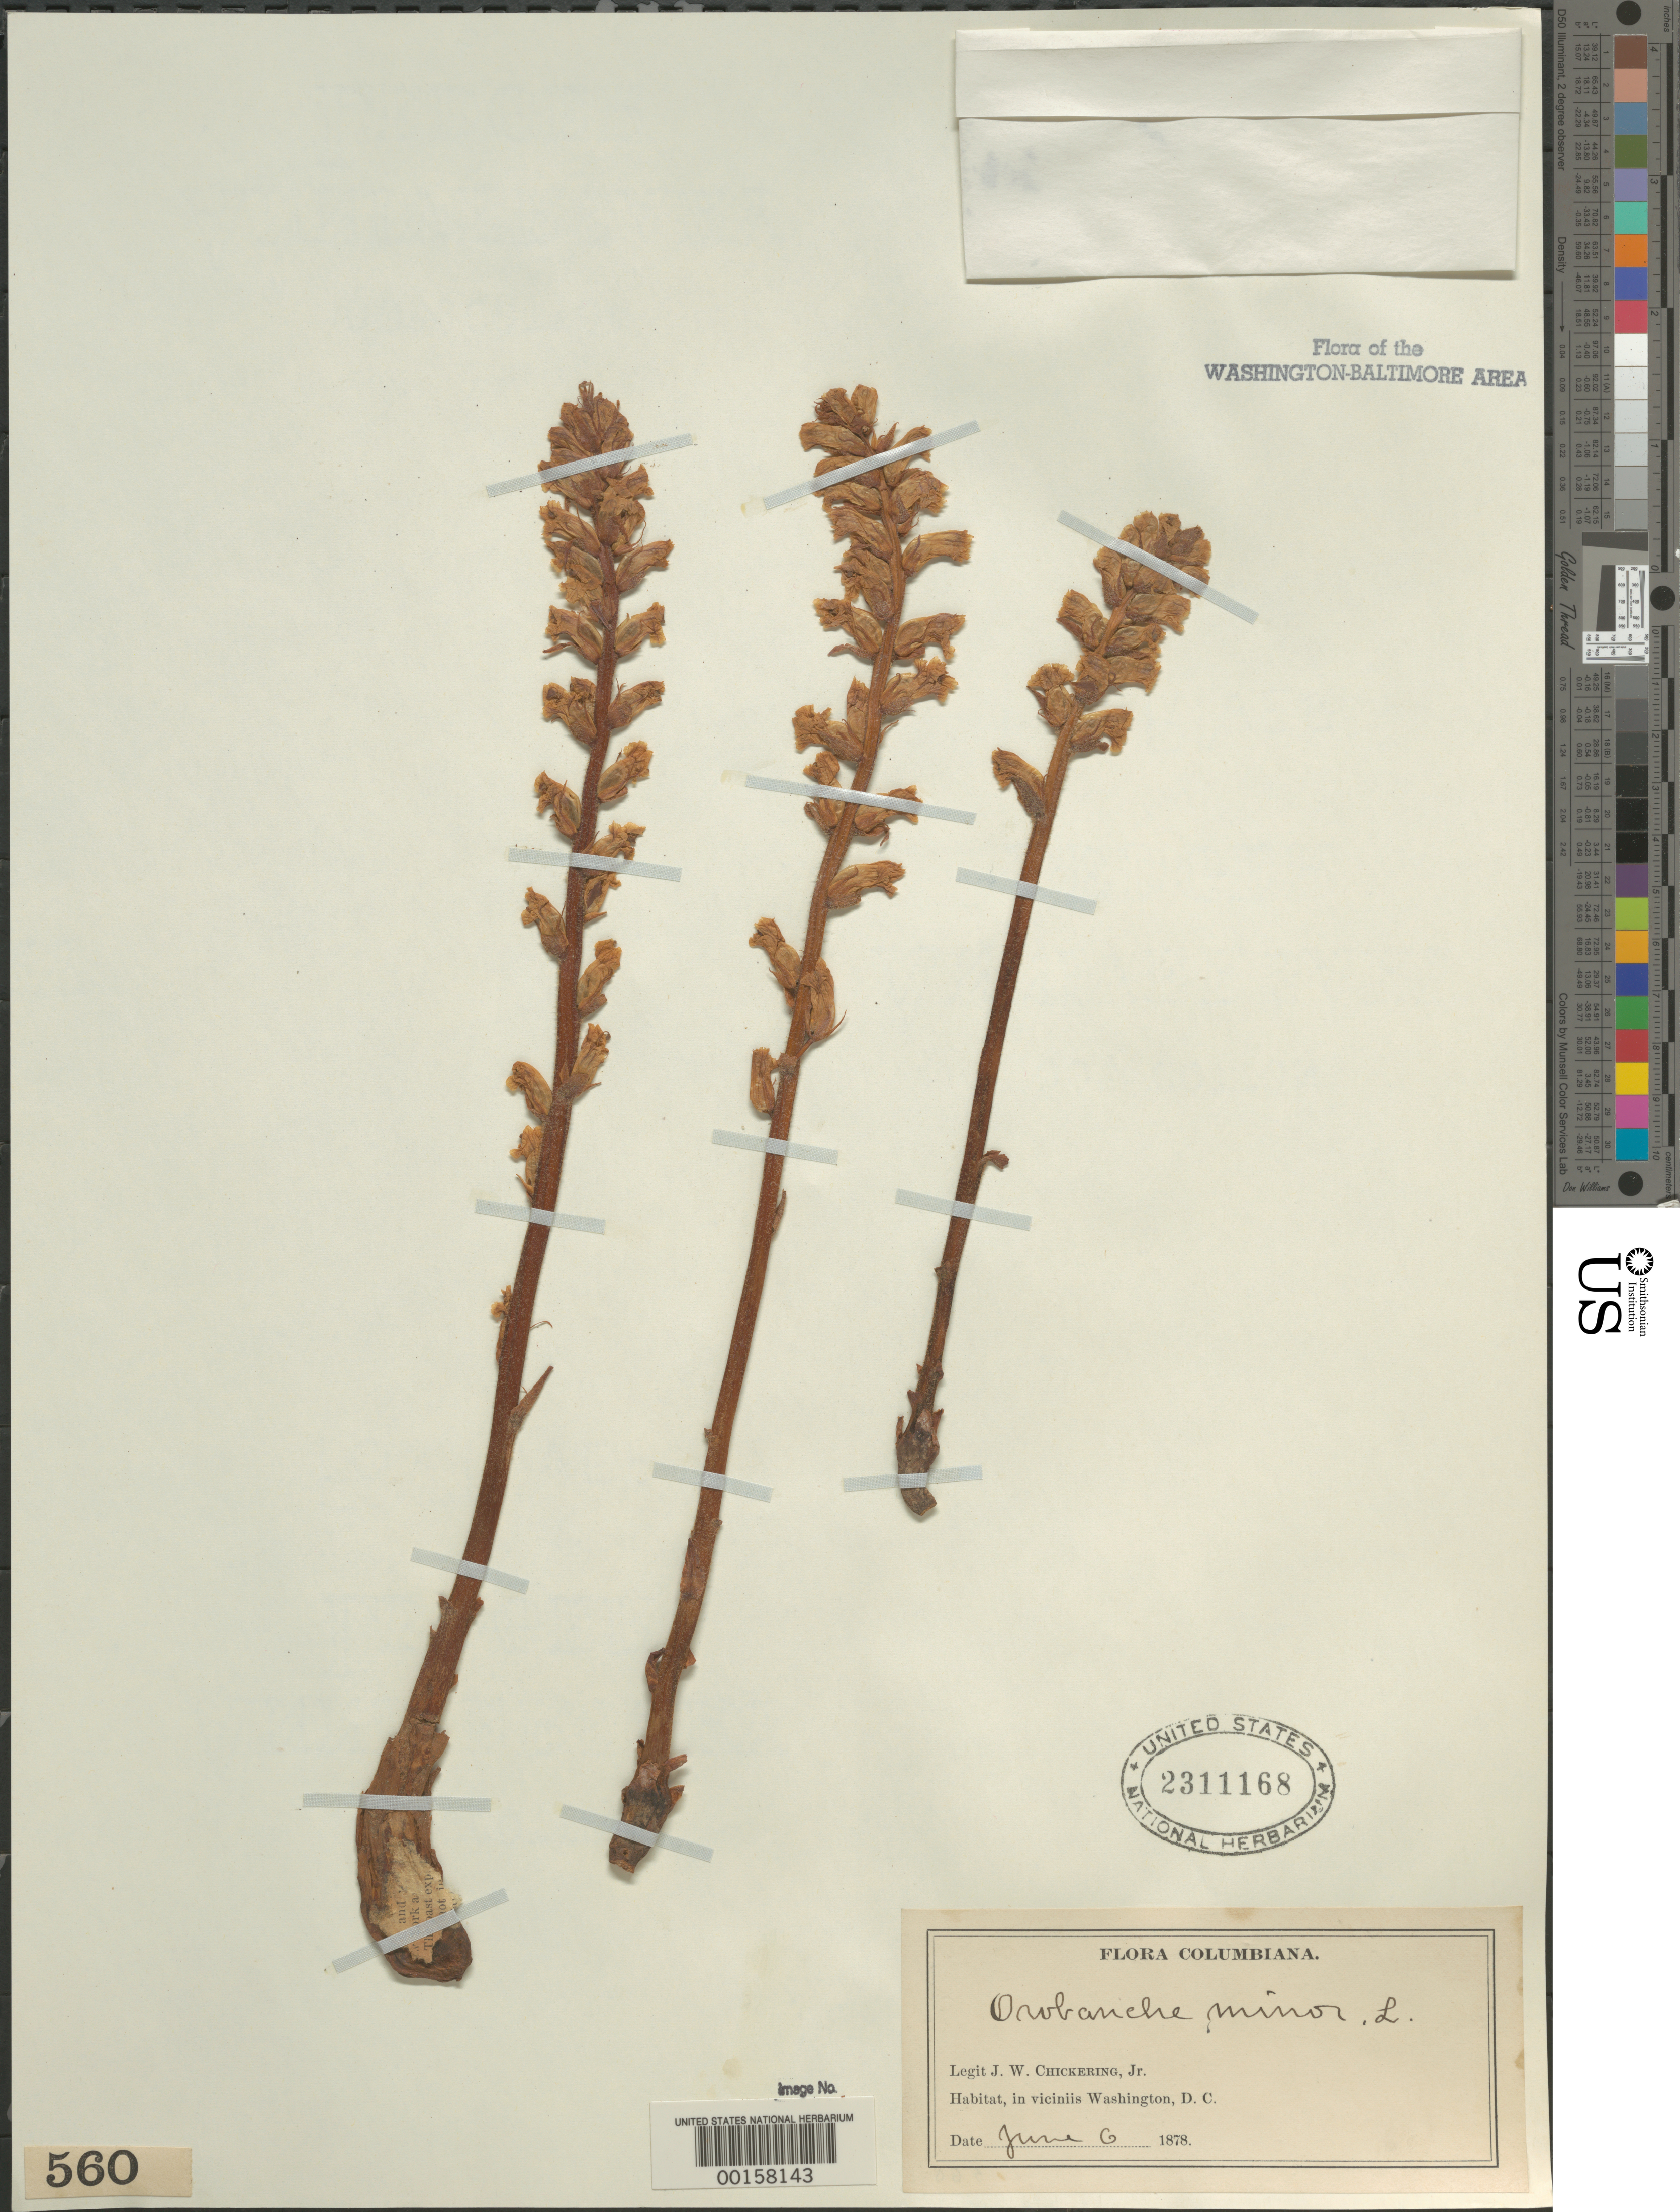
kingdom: Plantae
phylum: Tracheophyta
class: Magnoliopsida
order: Lamiales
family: Orobanchaceae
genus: Orobanche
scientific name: Orobanche minor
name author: Sm.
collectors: J. Chickering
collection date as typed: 06 Jun 1878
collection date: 1878-06-06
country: United States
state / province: District of Columbia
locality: Vicinity of Washington, DC.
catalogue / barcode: US 2311168